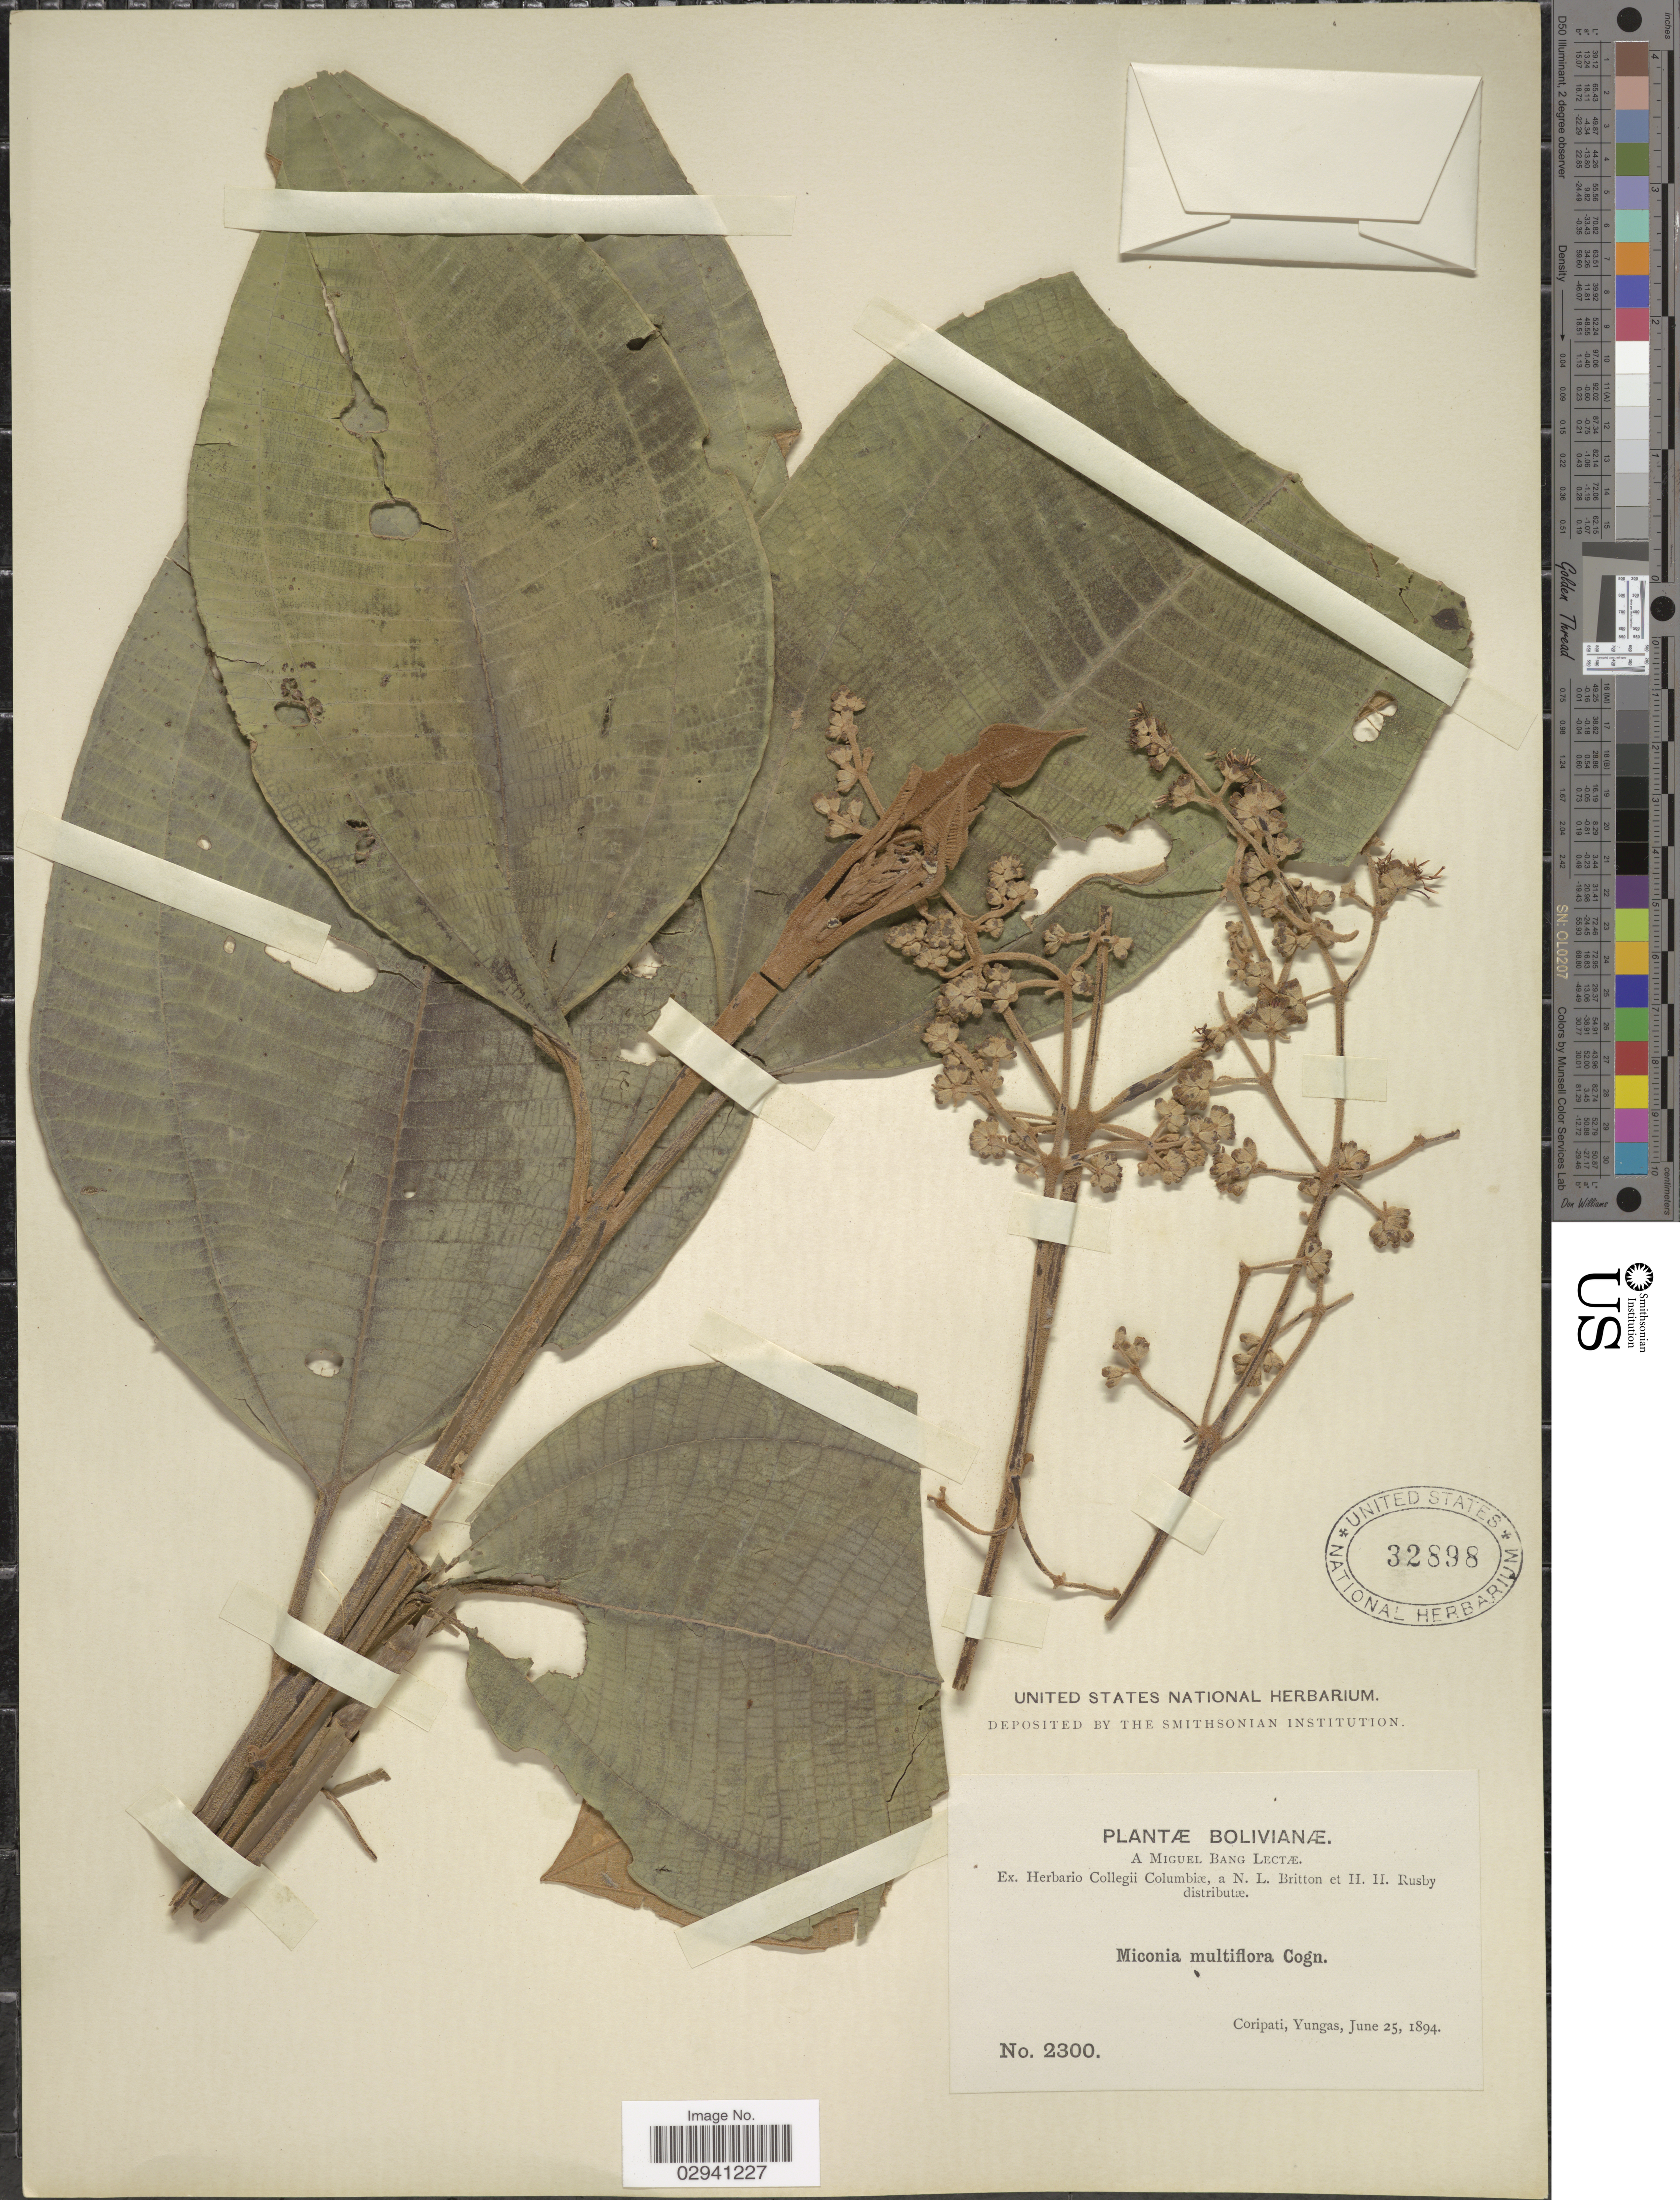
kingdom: Plantae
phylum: Tracheophyta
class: Magnoliopsida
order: Myrtales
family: Melastomataceae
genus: Miconia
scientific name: Miconia multiflora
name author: Cogn.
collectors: M. Bang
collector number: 2300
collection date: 1894-06-25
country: Bolivia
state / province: La Paz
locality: Coripati, Yungas.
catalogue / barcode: US 32898